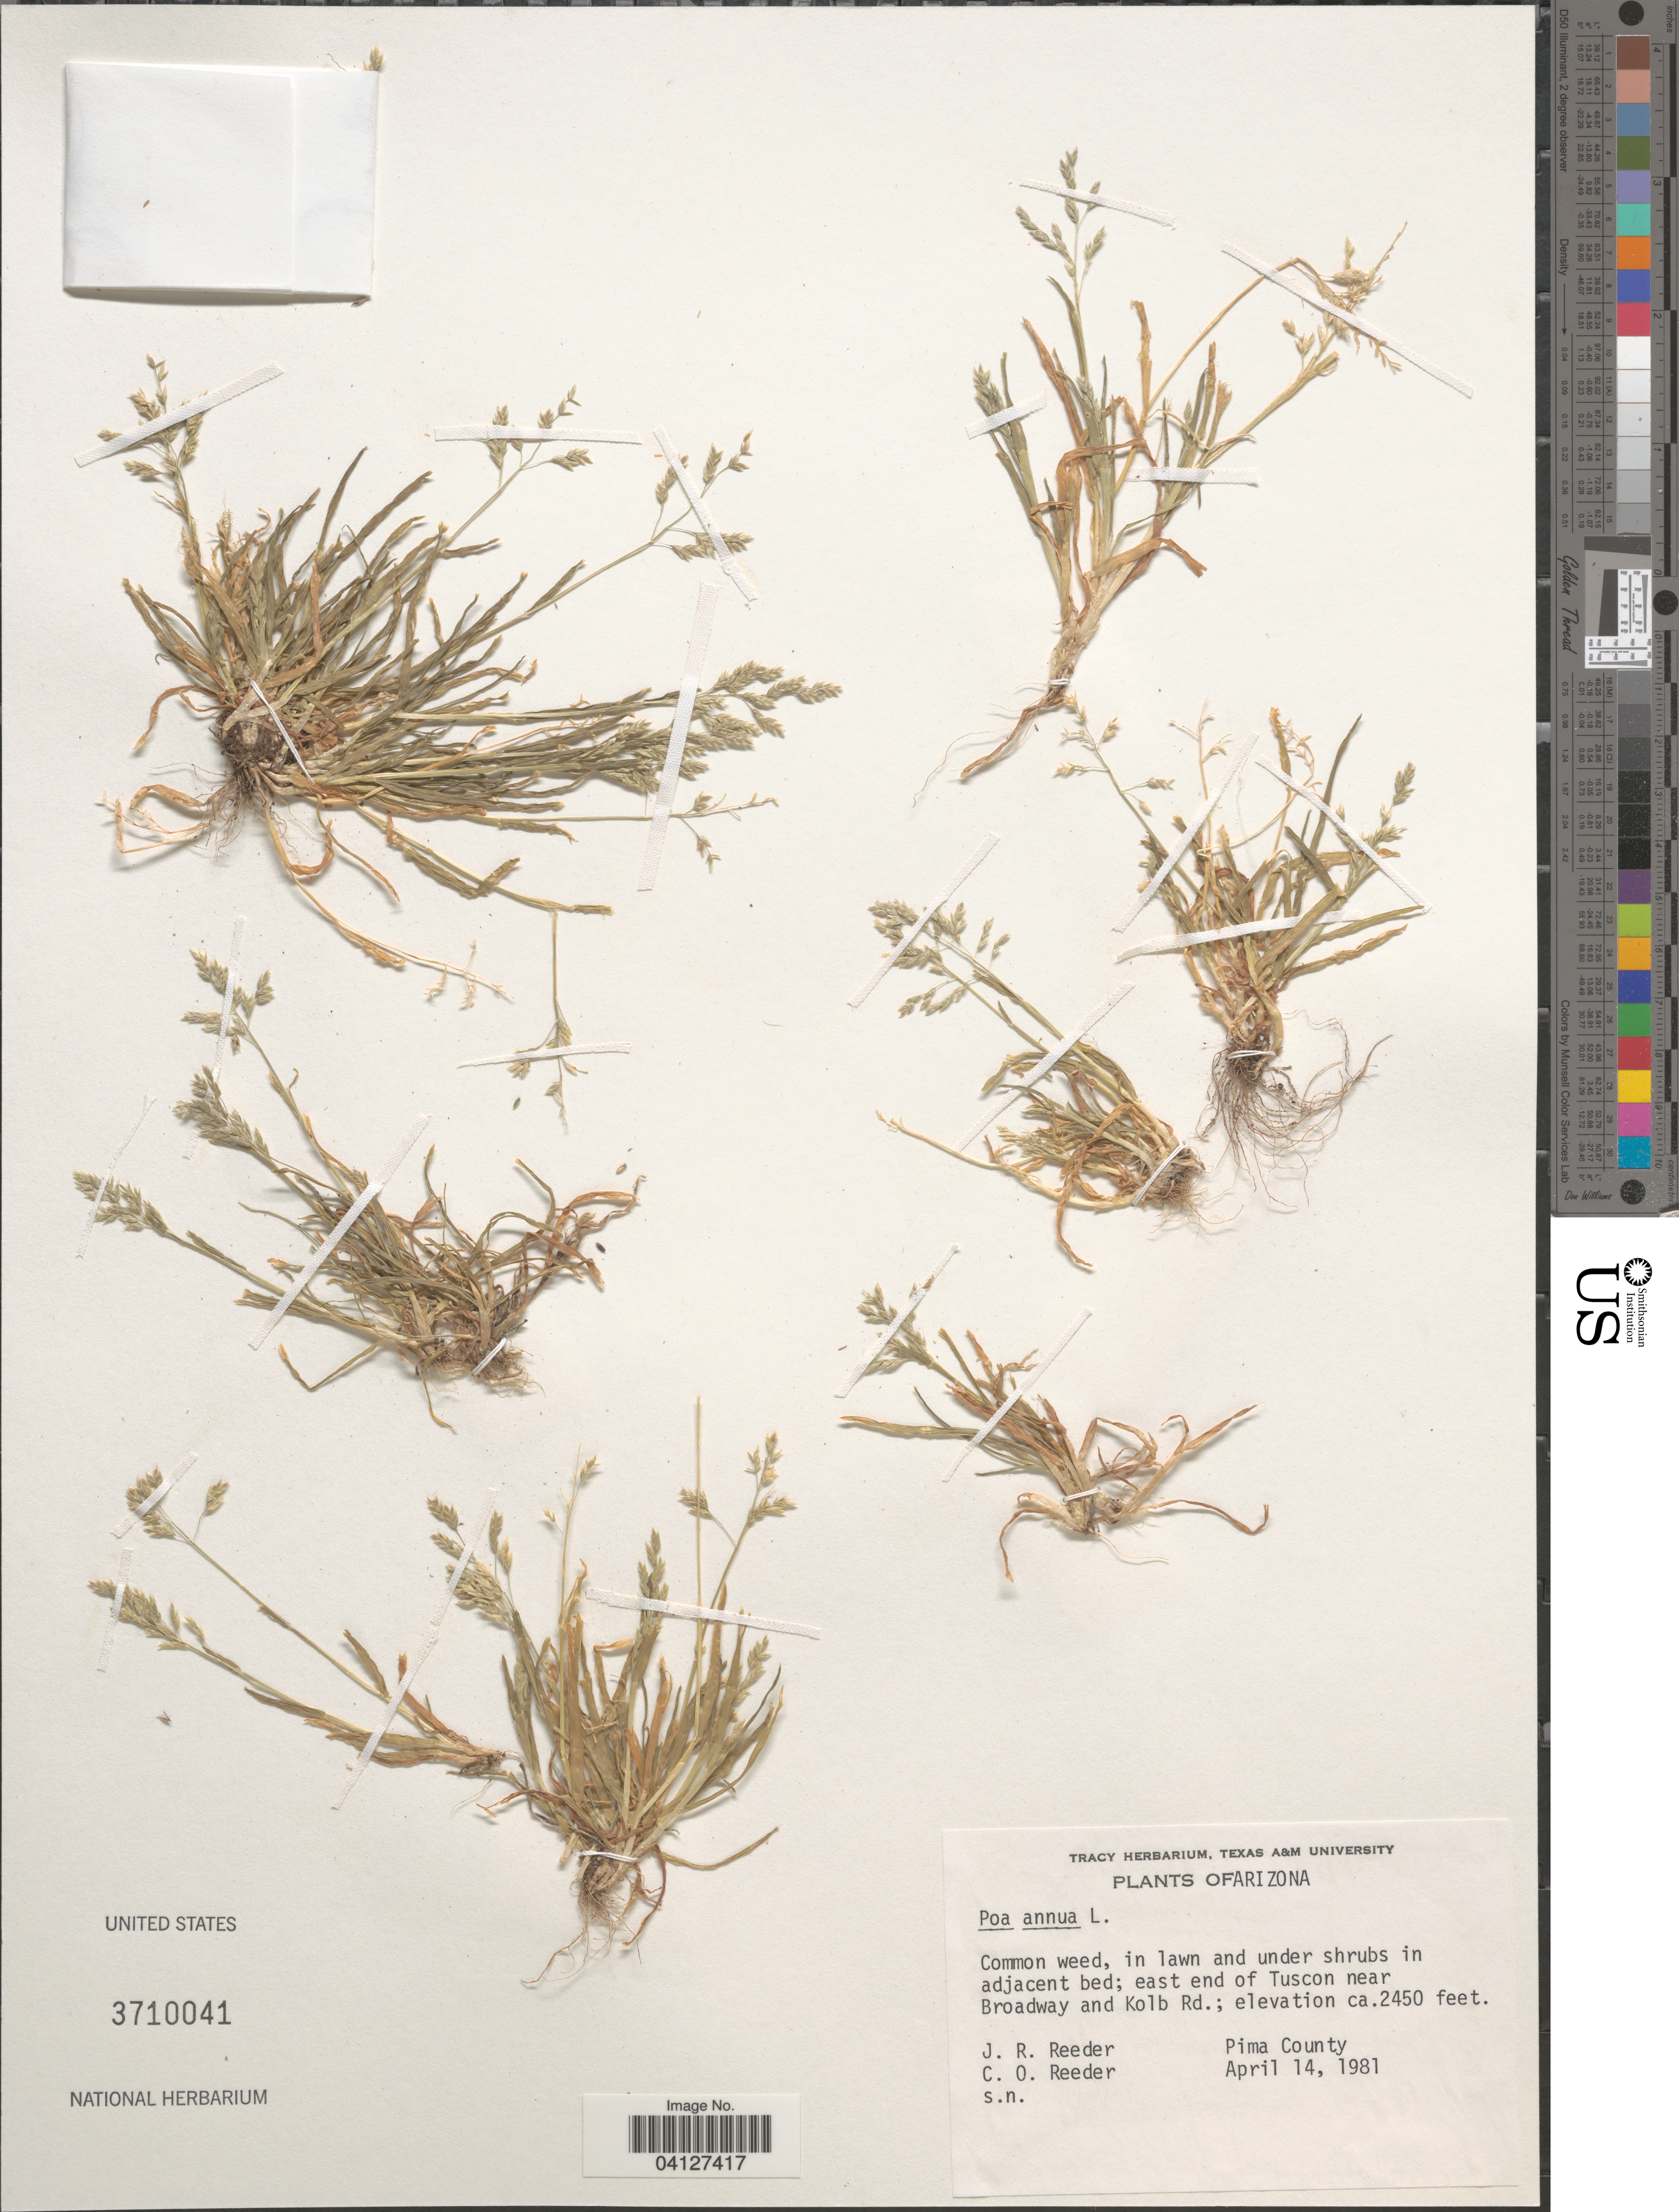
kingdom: Plantae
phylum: Tracheophyta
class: Liliopsida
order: Poales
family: Poaceae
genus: Poa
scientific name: Poa annua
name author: L.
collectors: J. R. Reeder & C. Goodding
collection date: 1981-04-14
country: United States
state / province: Arizona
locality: East end of Tucson near Broadway and Kolb Rd.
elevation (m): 747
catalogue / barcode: US 3710041